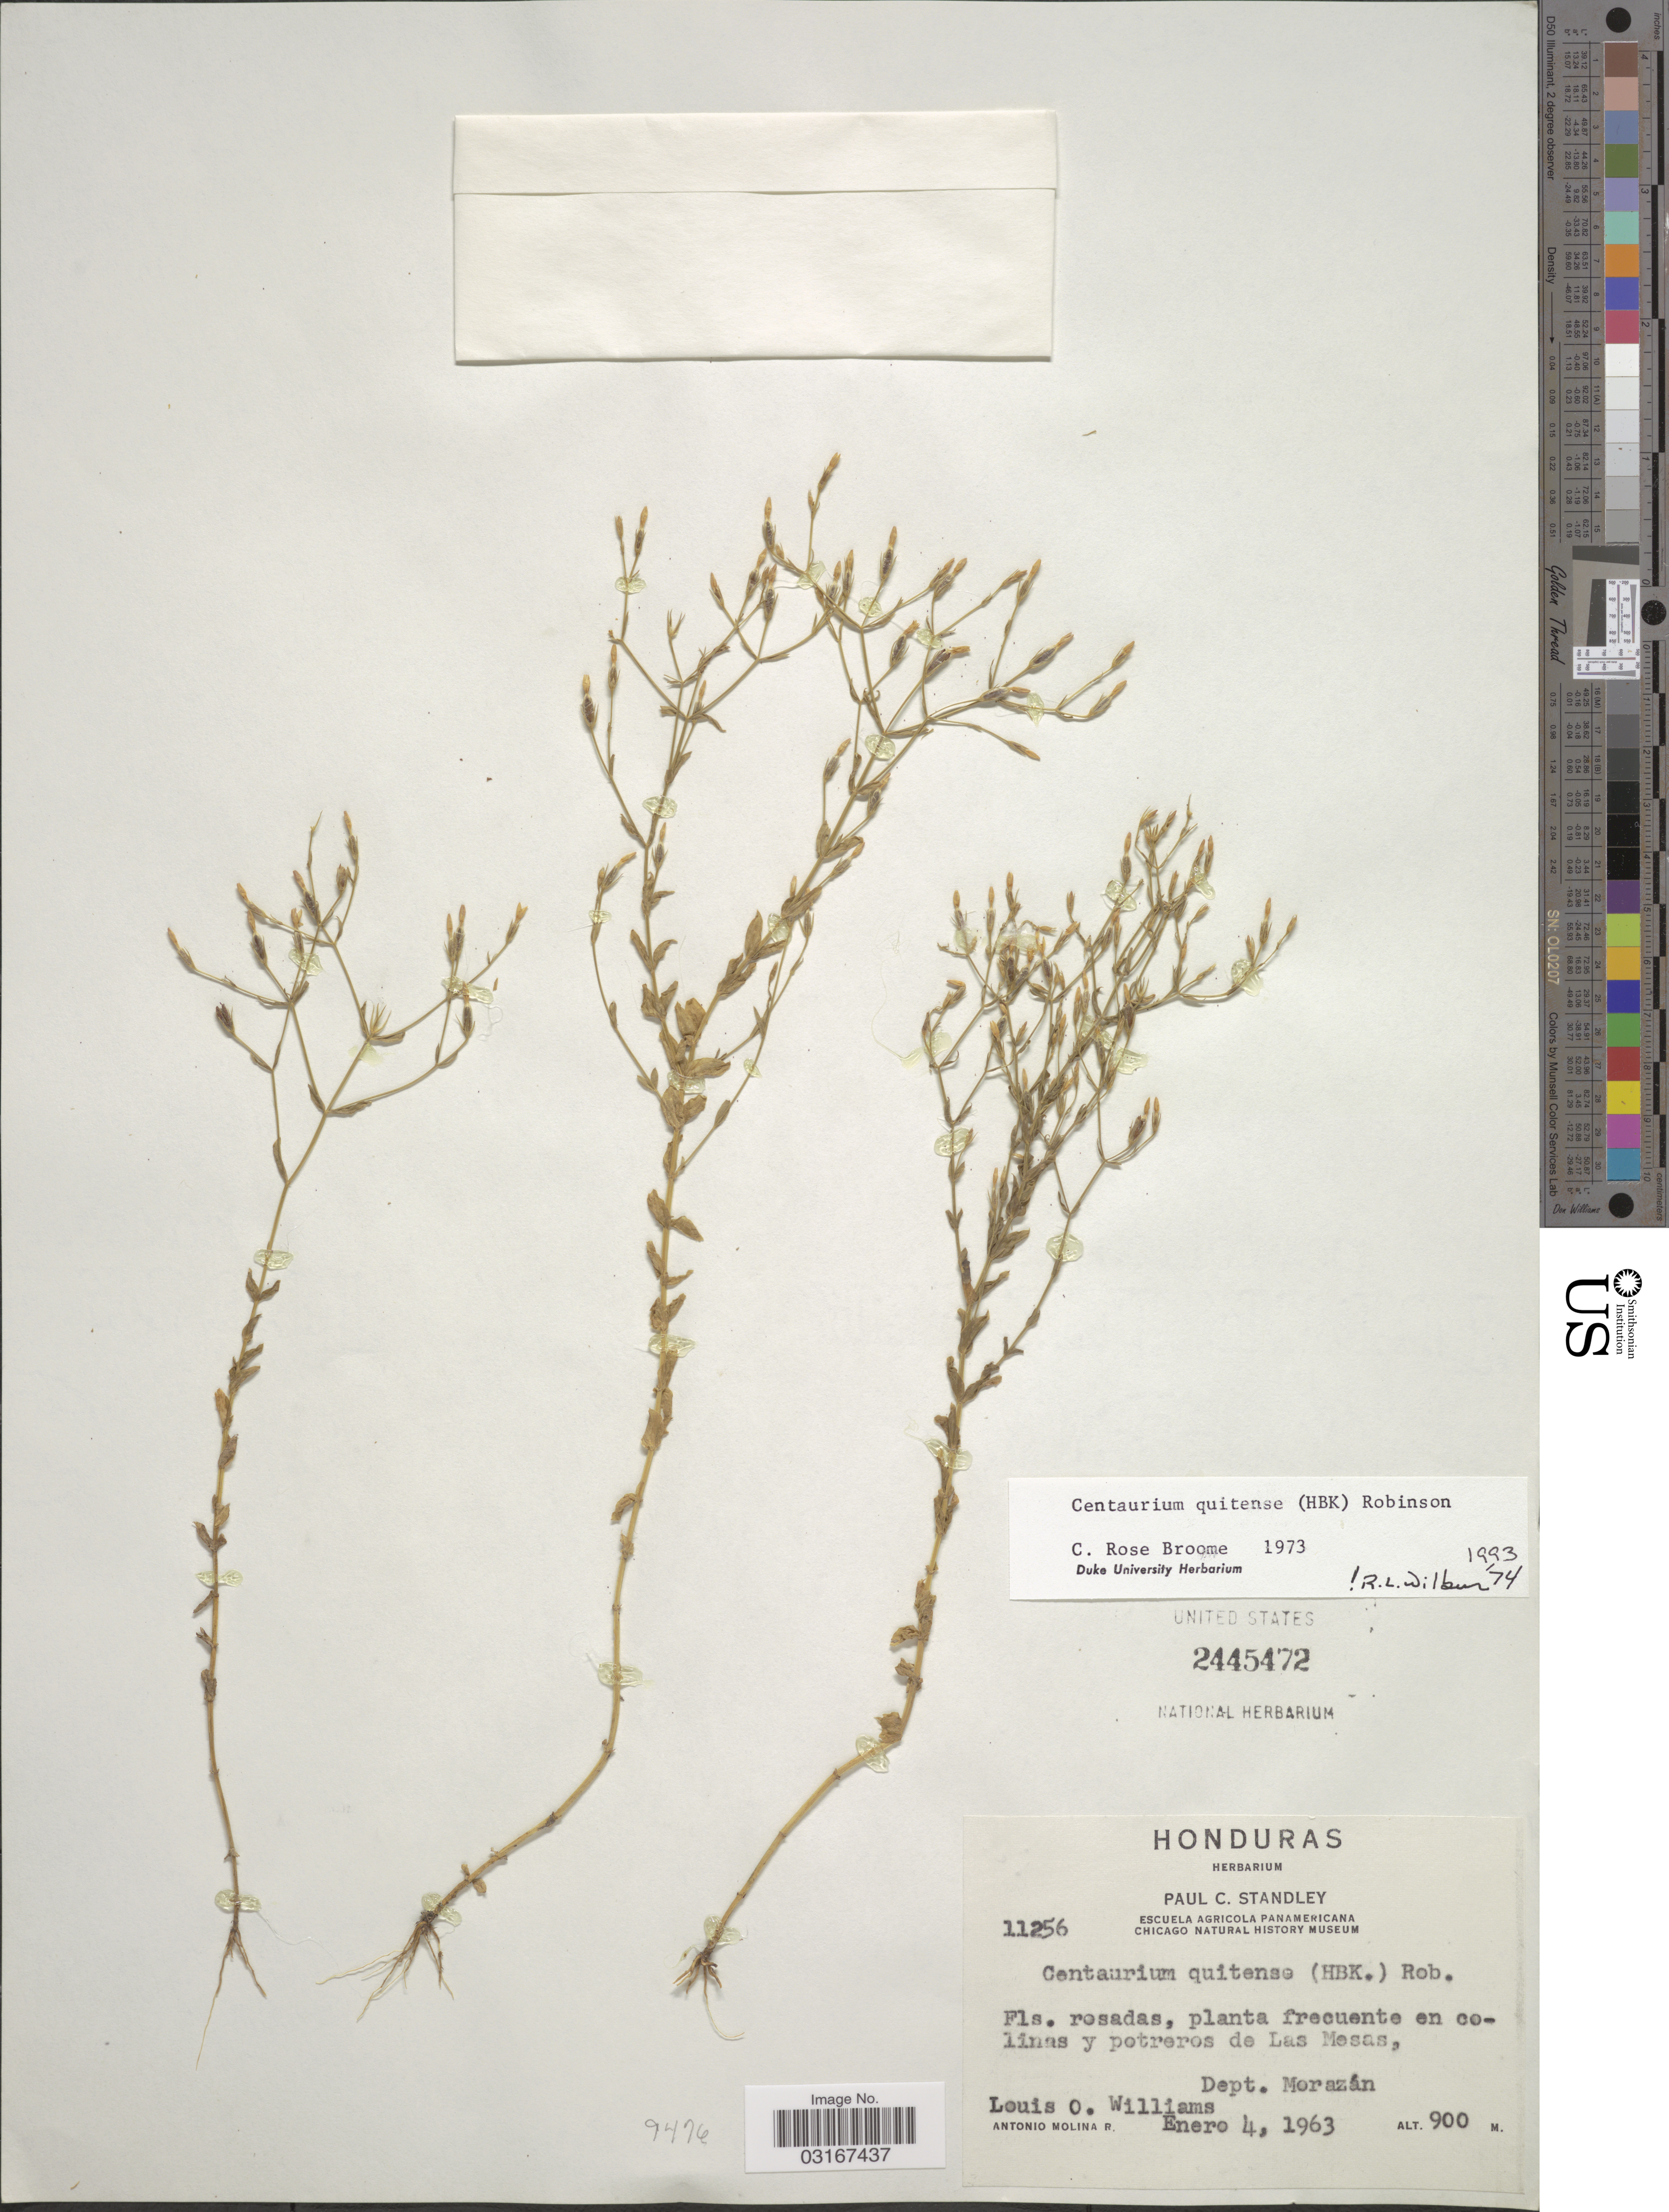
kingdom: Plantae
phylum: Tracheophyta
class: Magnoliopsida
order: Gentianales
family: Gentianaceae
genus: Centaurium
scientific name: Centaurium quitense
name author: (Kunth) B.L. Rob.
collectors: L. O. Williams & A. Molina R.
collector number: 11256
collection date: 1963-01-04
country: Honduras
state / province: Fco. Morazán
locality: Planta frecuente en colinas y potreros de Las Mesas, Dept. Morazán.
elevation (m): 900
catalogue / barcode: US 2445472